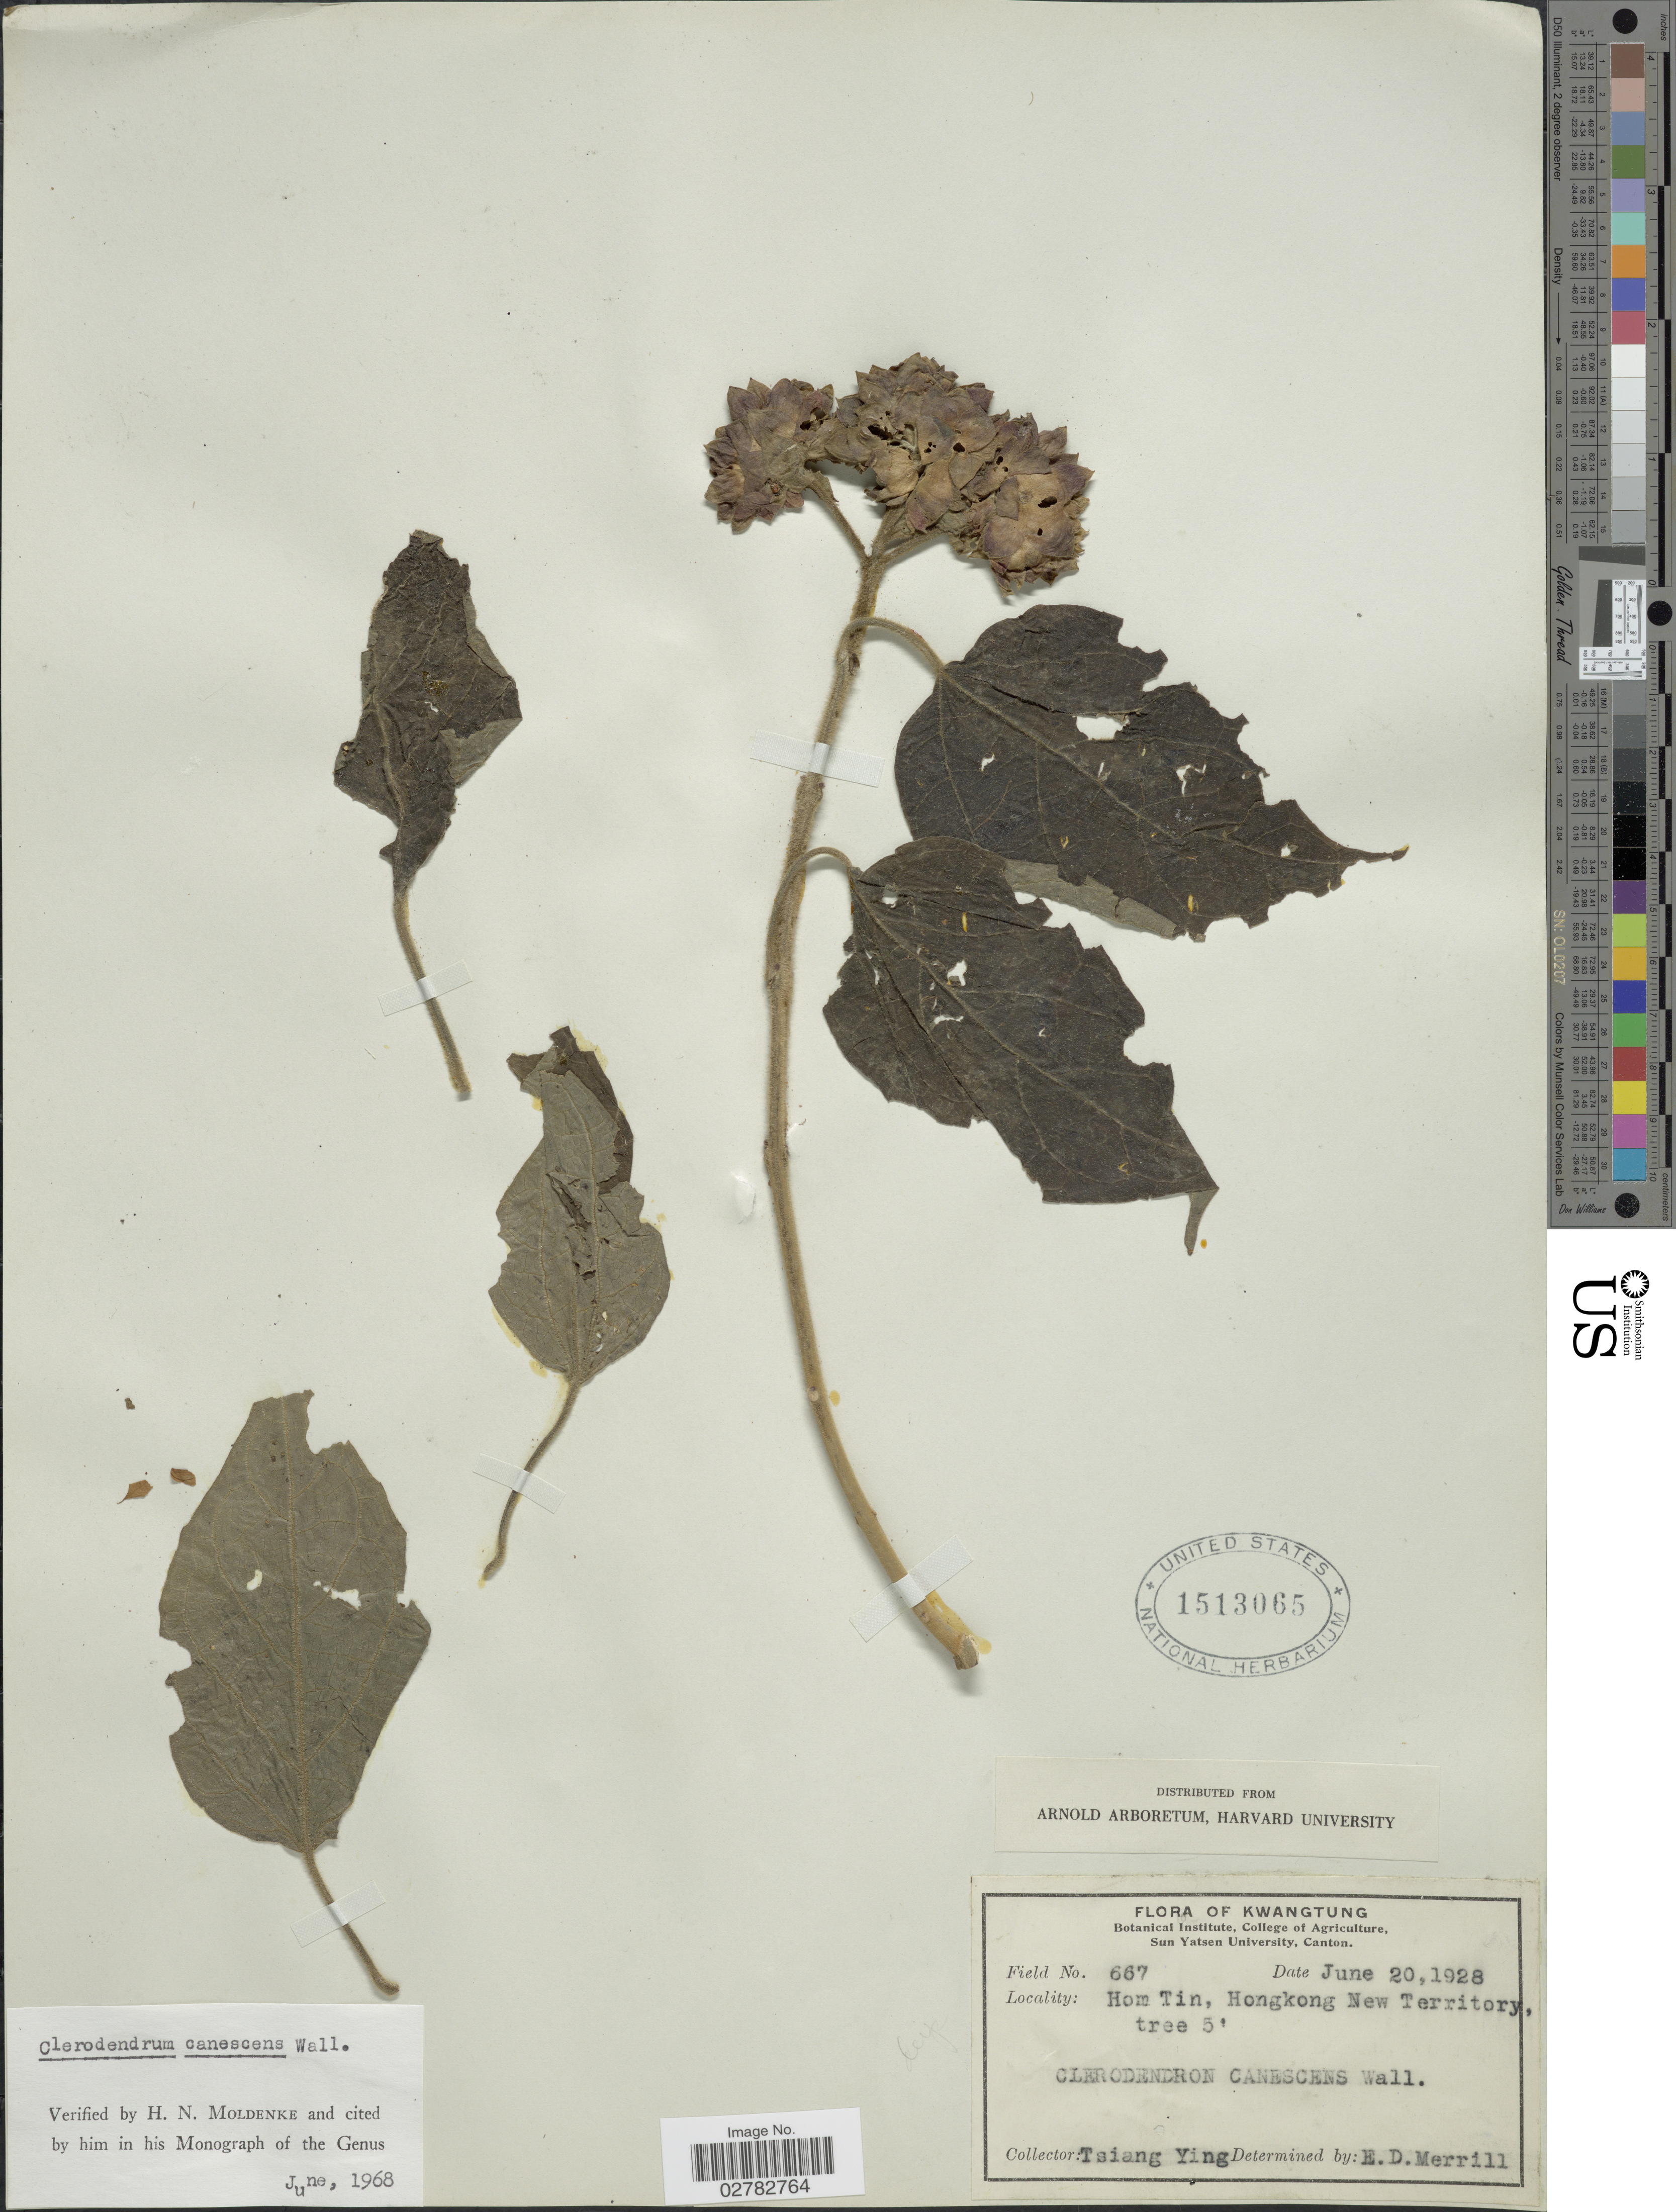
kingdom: Plantae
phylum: Tracheophyta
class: Magnoliopsida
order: Lamiales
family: Lamiaceae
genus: Clerodendrum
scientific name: Clerodendrum canescens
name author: Wall. ex Walp.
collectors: Y. Tsiang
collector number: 667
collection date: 1928-06-20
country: China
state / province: Hong Kong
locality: Hom Tin, Hong Kong New Territory.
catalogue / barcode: US 1513065